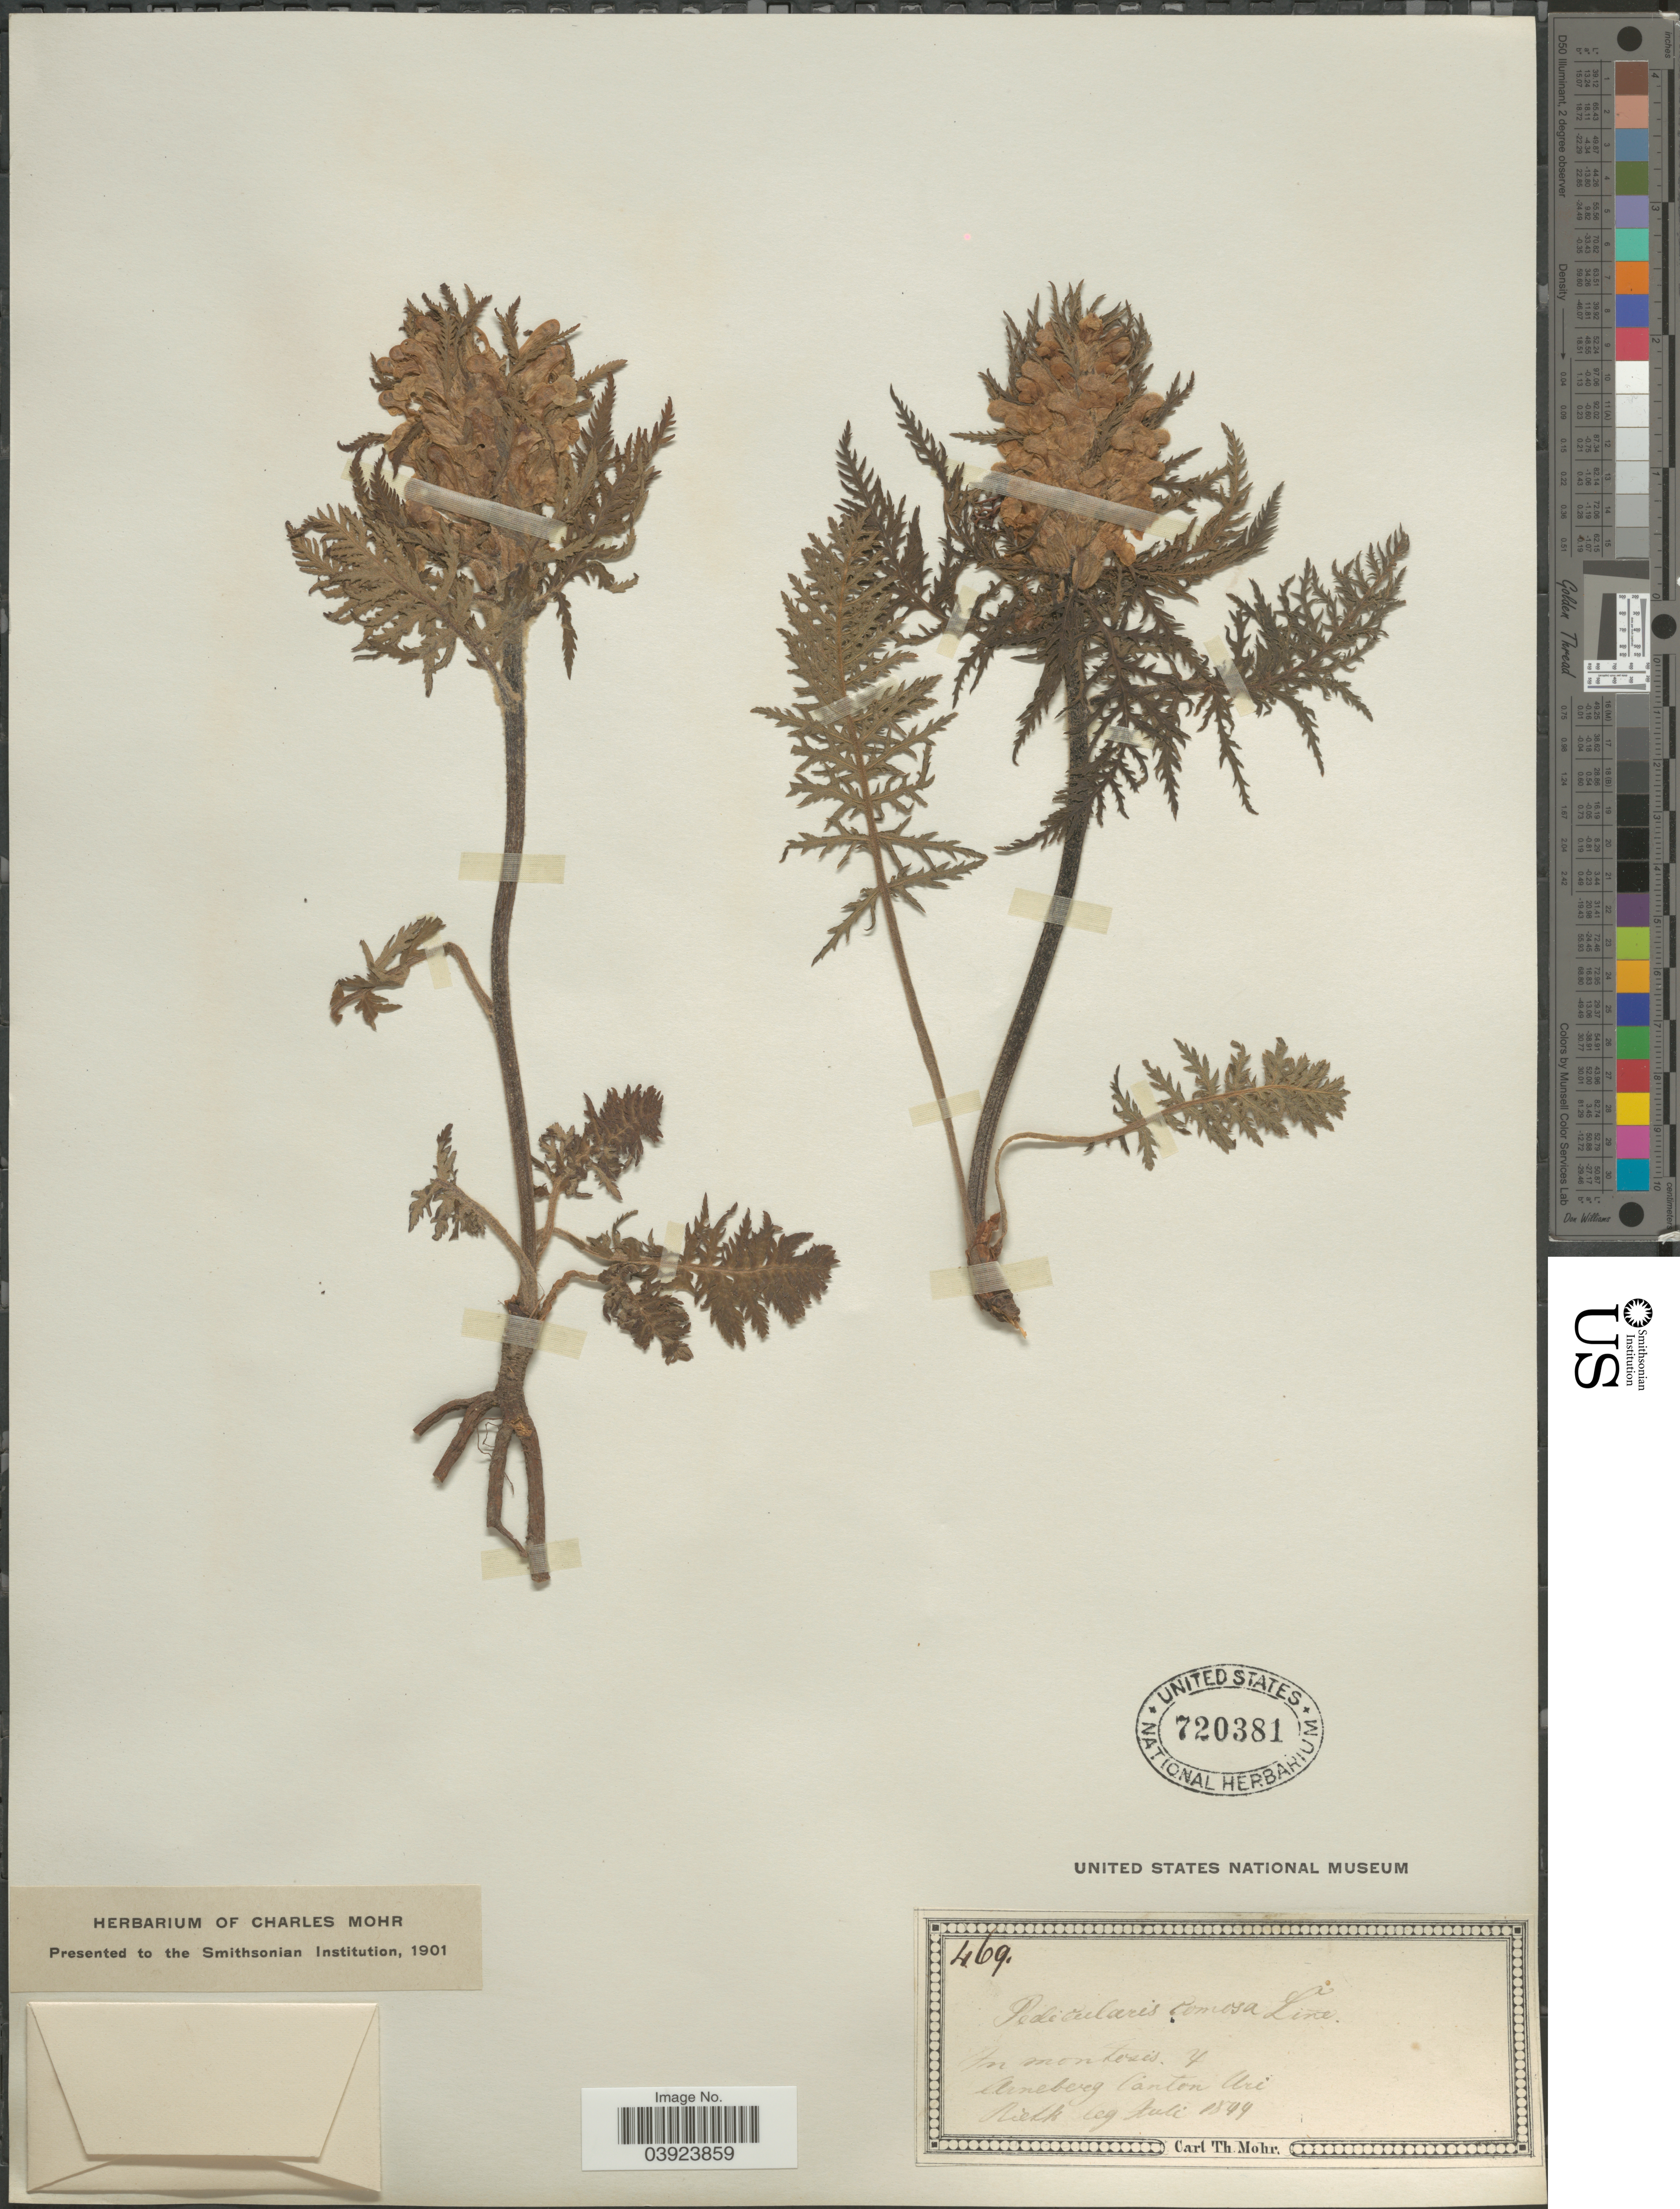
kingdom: Plantae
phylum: Tracheophyta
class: Magnoliopsida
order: Lamiales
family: Orobanchaceae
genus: Pedicularis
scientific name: Pedicularis comosa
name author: L.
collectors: -. Rieth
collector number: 469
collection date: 1844-07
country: Norway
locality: Arneberg Canton Ari.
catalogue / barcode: US 720381